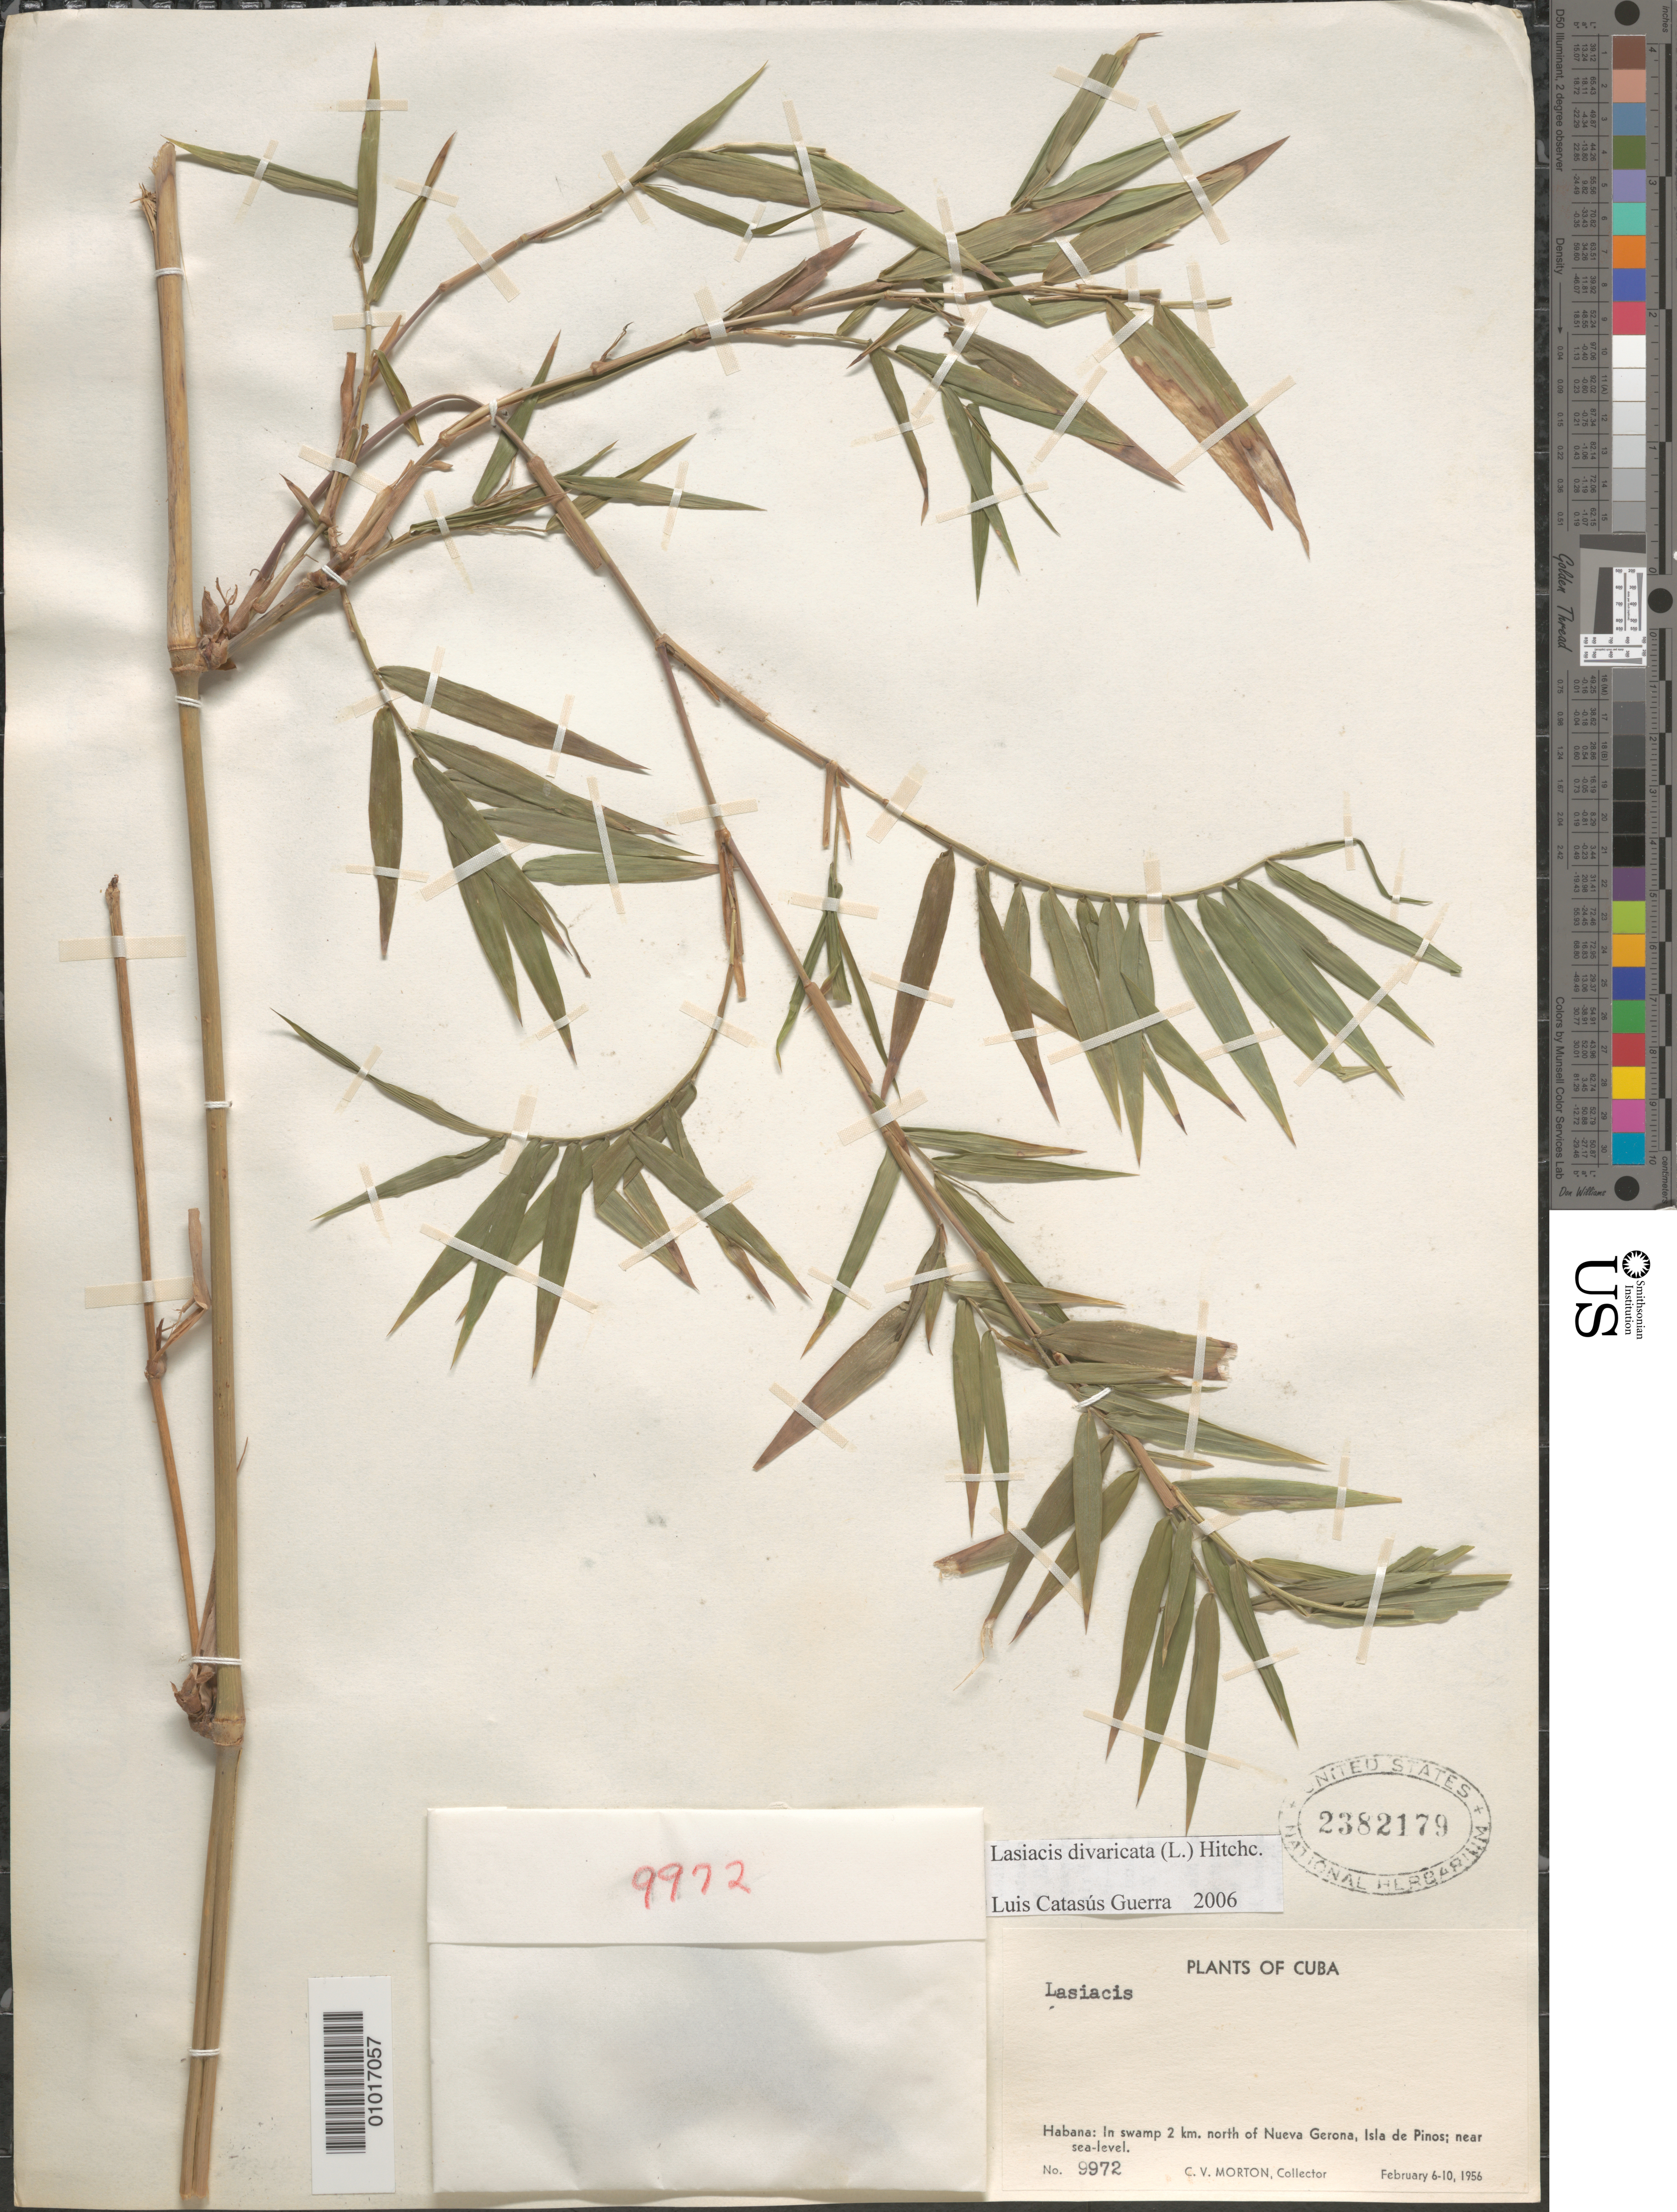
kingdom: Plantae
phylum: Tracheophyta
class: Liliopsida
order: Poales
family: Poaceae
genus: Lasiacis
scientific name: Lasiacis divaricata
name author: (L.) Hitchc.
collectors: C. V. Morton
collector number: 9972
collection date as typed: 06 Feb 1956 to 10 Feb 1956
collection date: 1956-02-06/1956-02-10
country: Cuba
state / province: Isla de la Juventud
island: Isla de la Juventud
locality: [Isle of Pines], 2 Km north of Nueva Gerona, Isla de Pinos; near sea level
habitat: swamp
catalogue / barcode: US 2382179